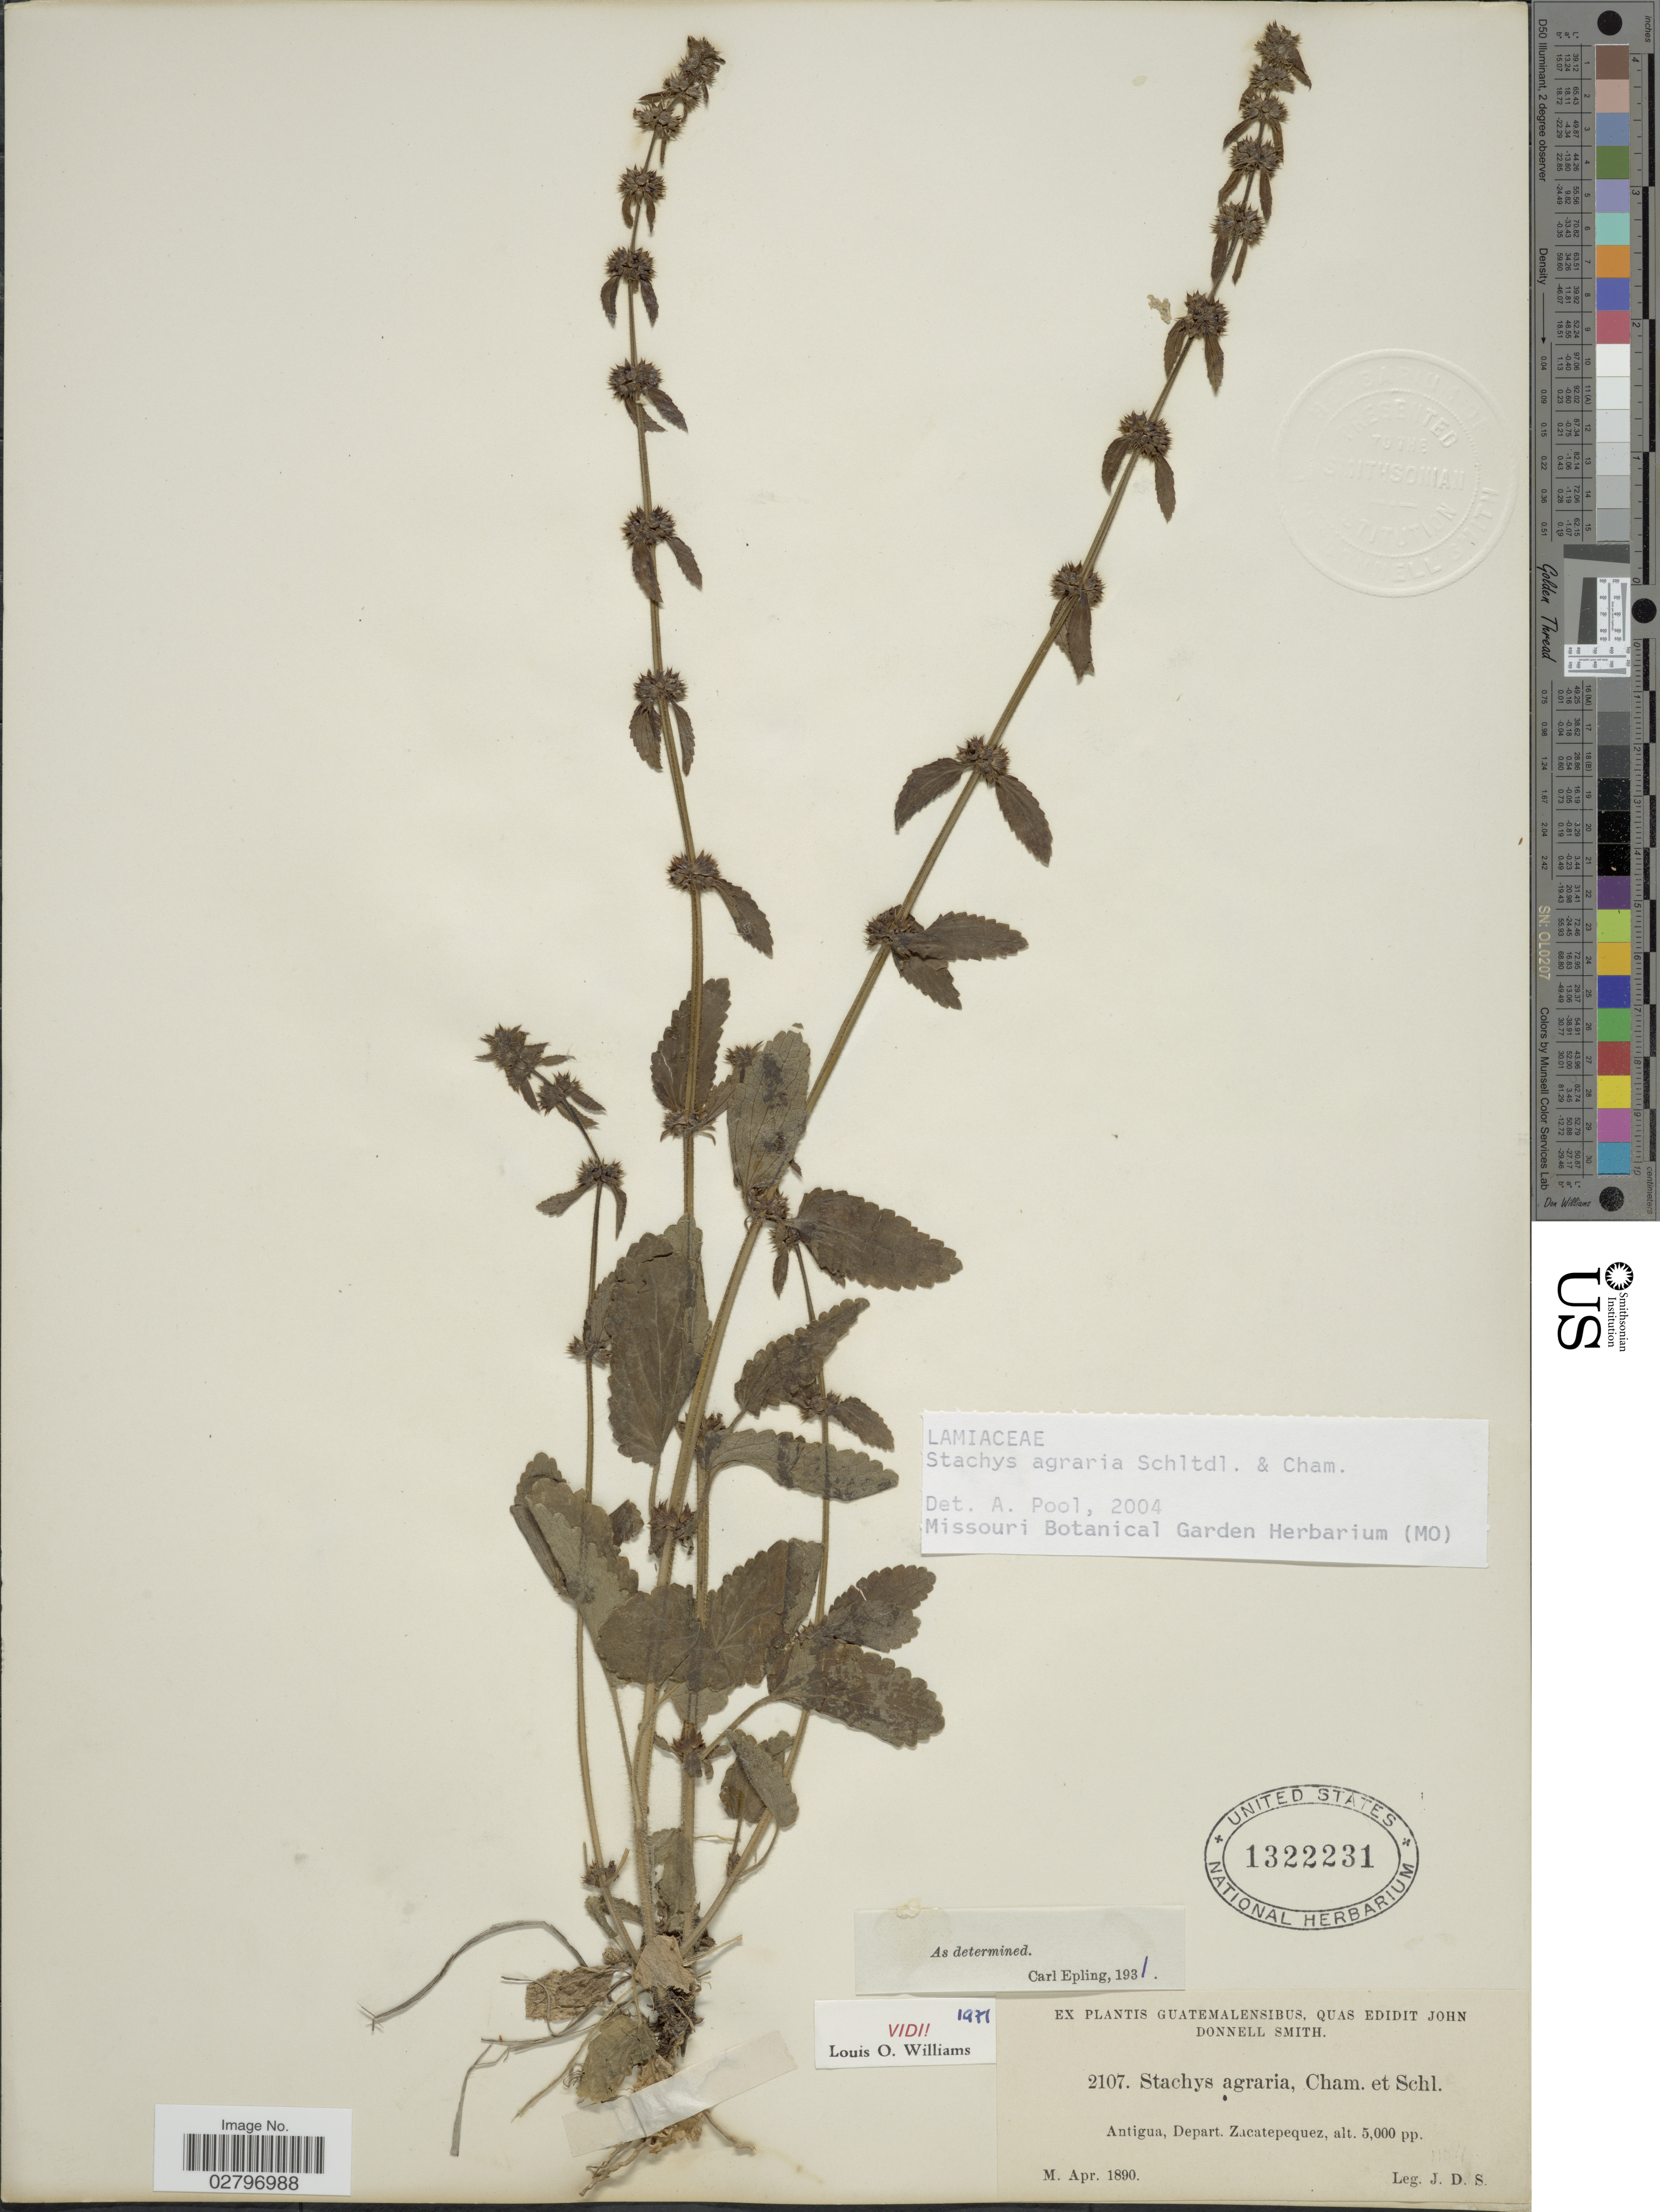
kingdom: Plantae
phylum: Tracheophyta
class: Magnoliopsida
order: Lamiales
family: Lamiaceae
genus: Stachys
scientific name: Stachys agraria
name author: Schltdl. & Cham.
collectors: J. Donnell Smith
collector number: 2107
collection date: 1890-04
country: Guatemala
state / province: Sacatepéquez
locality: Antigua, Depart. Zacatepequez.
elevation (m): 1524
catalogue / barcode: US 1322231